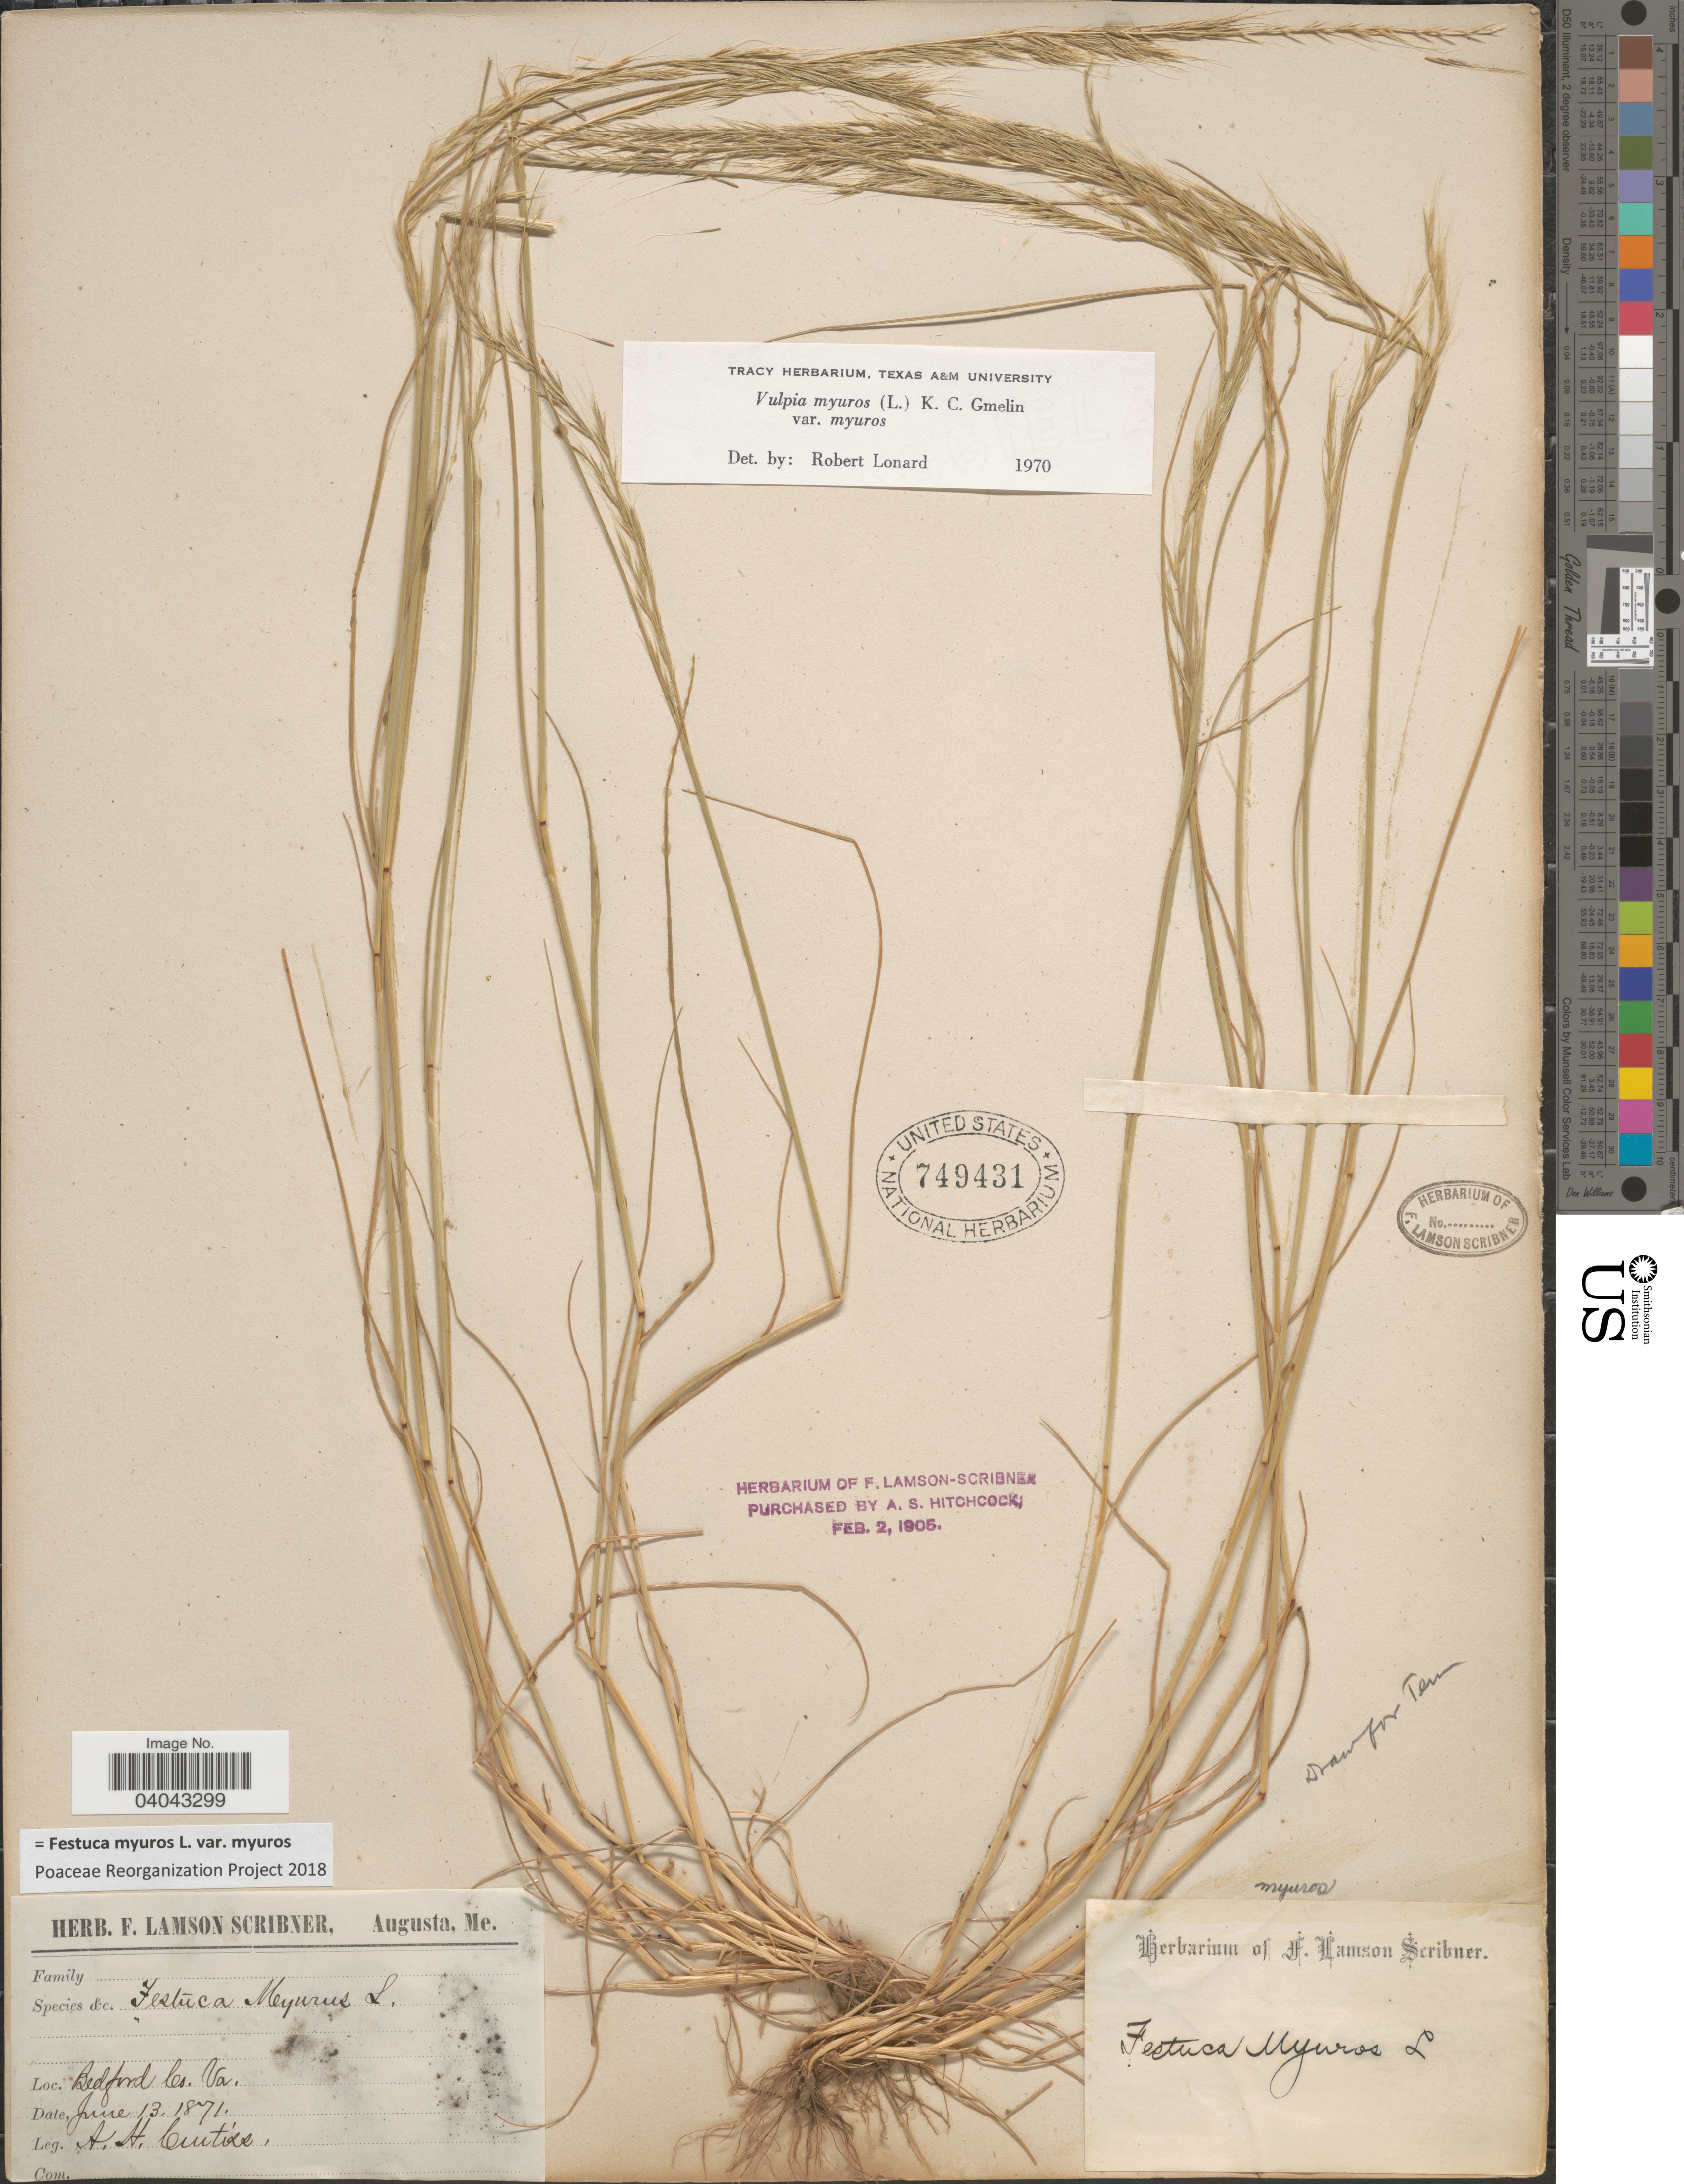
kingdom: Plantae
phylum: Tracheophyta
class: Liliopsida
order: Poales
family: Poaceae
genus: Festuca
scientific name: Festuca myuros var. myuros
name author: L.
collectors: A. H. Curtiss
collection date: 1871-06-13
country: United States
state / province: Virginia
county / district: Bedford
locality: Bedford Co.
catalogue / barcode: US 749431